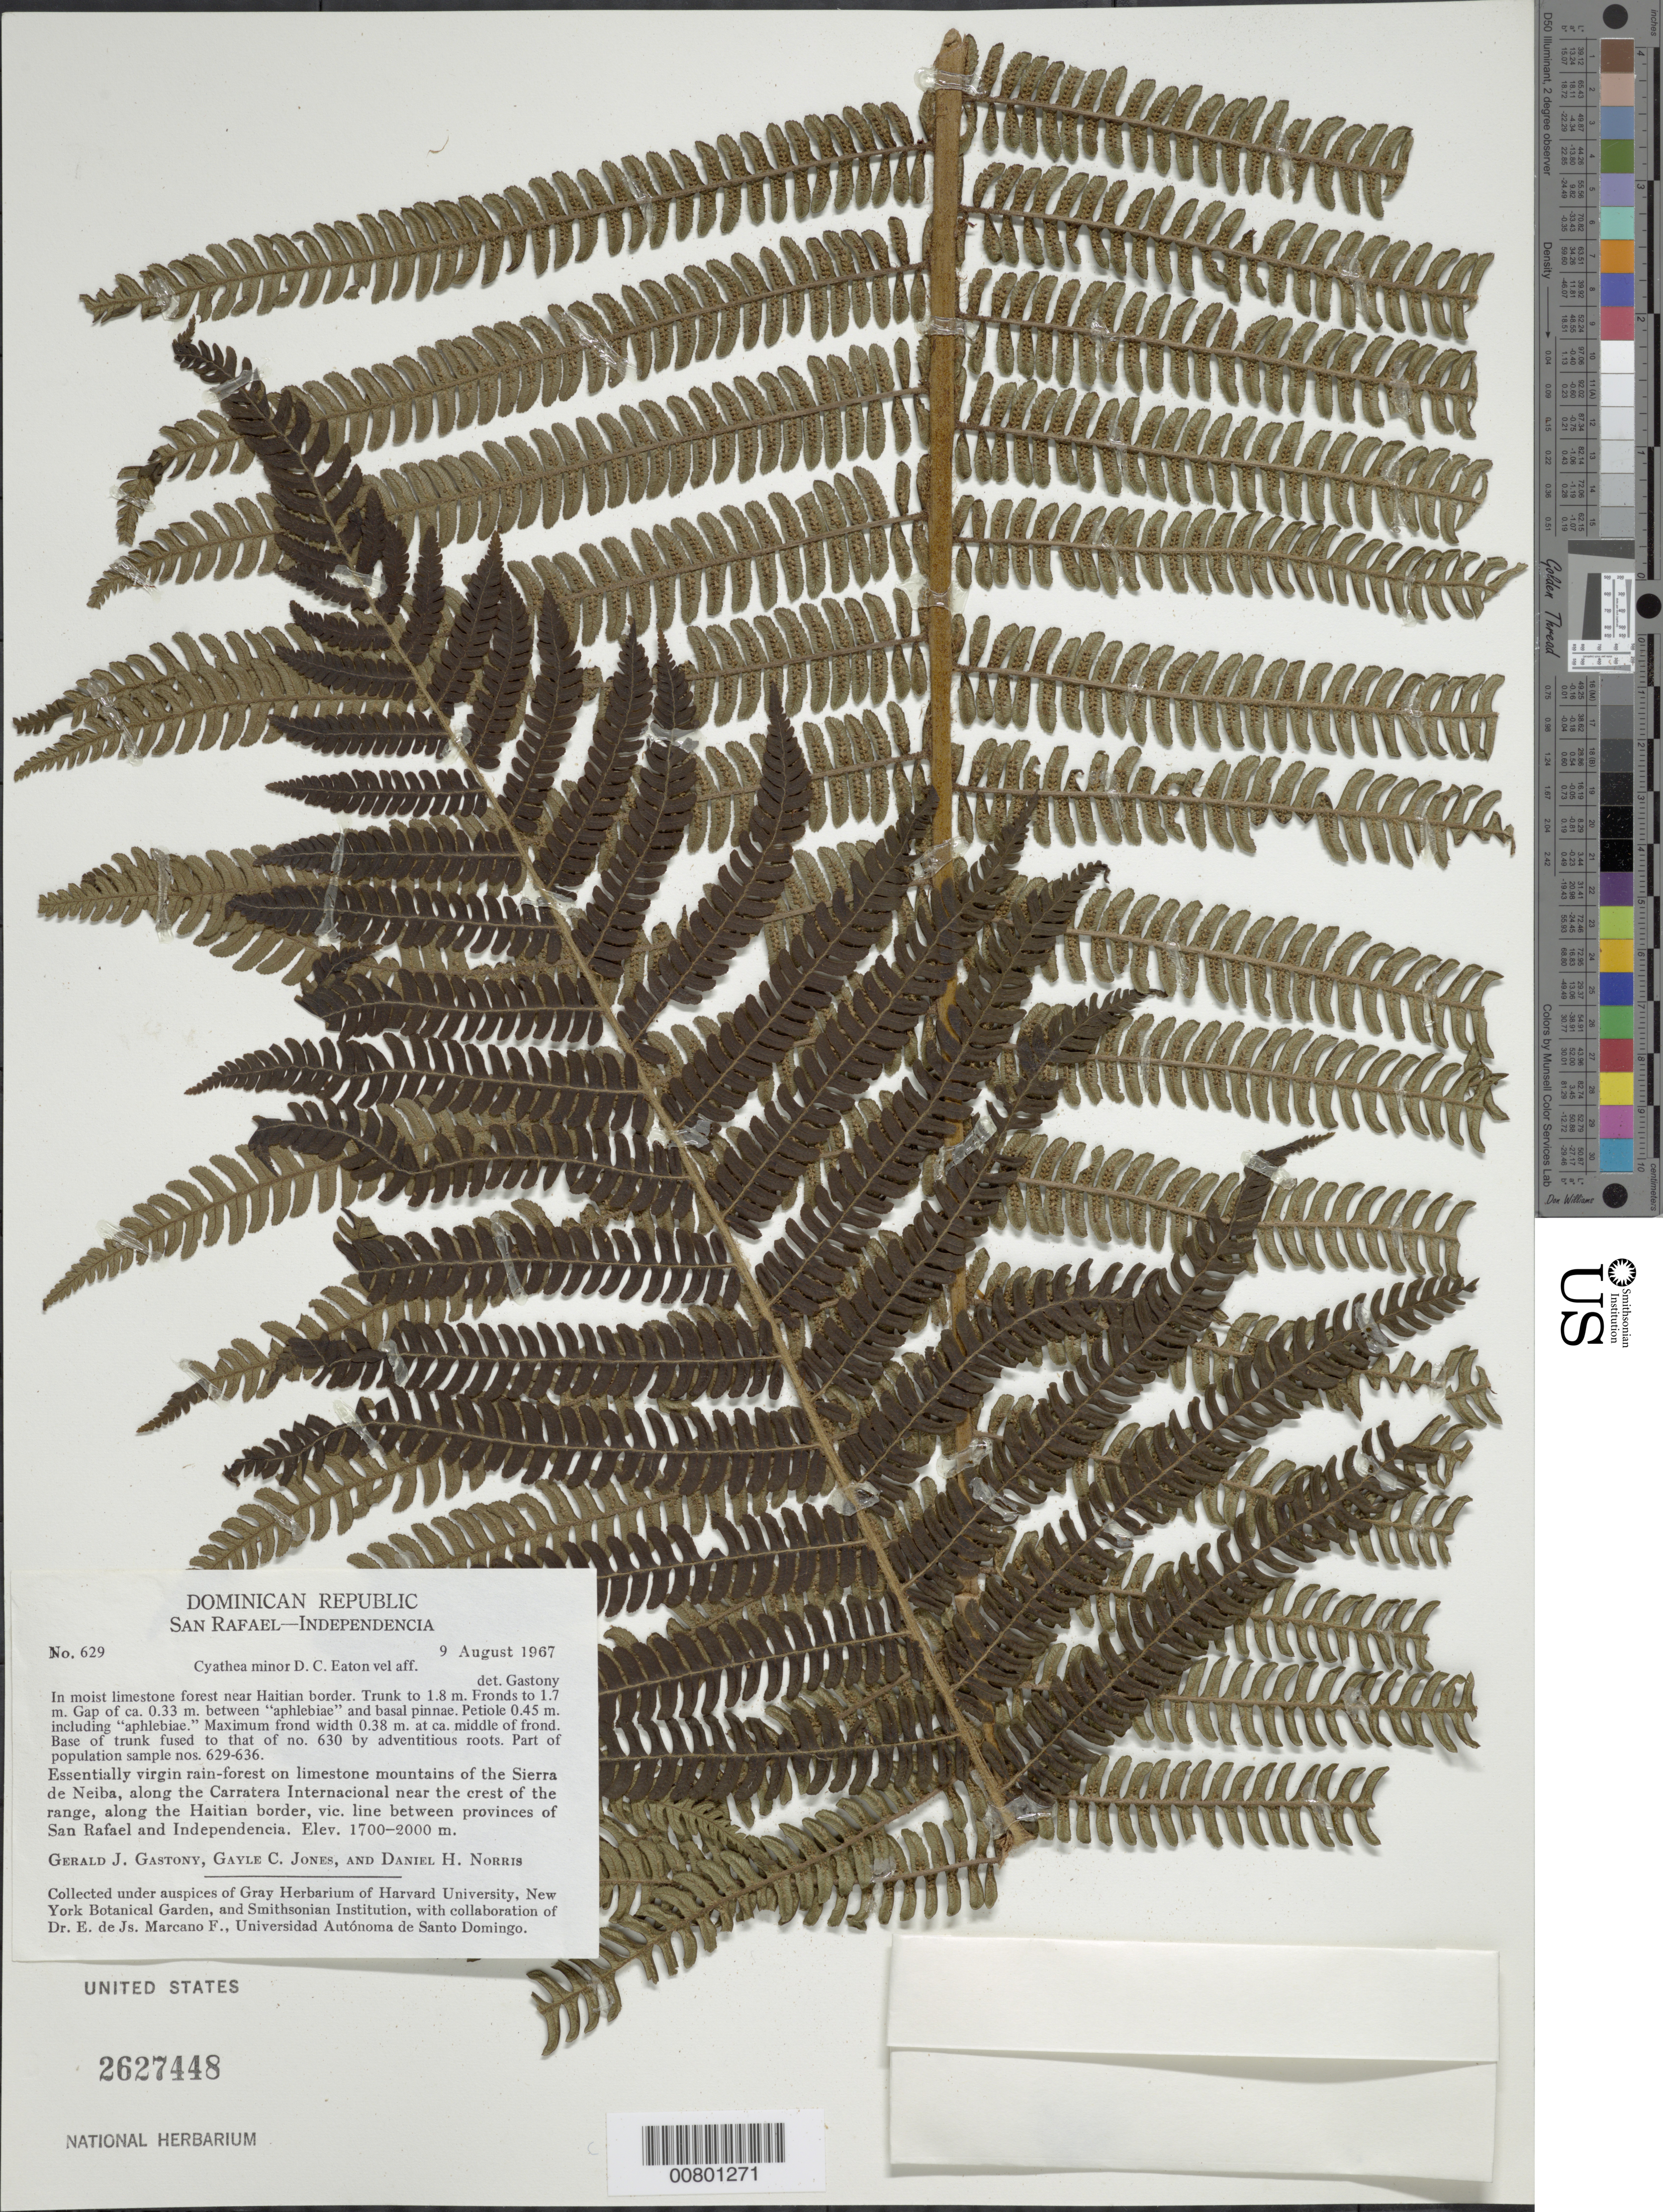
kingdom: Plantae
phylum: Tracheophyta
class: Polypodiopsida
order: Cyatheales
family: Cyatheaceae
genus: Alsophila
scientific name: Alsophila minor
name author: (D.C. Eaton) R.M. Tryon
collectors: G. Gastony, G. C. Jones & D. H. Norris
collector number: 629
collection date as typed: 09 Aug 1967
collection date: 1967-08-09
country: Dominican Republic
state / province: Independencia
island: Hispaniola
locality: San Rafael-Independencia, Sierra de Neiba, Carratera Internacional, along Haitian border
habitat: Essentially virgin rainforest on limestone mountains; moist limestone forest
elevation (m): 1700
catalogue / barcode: US 2627448